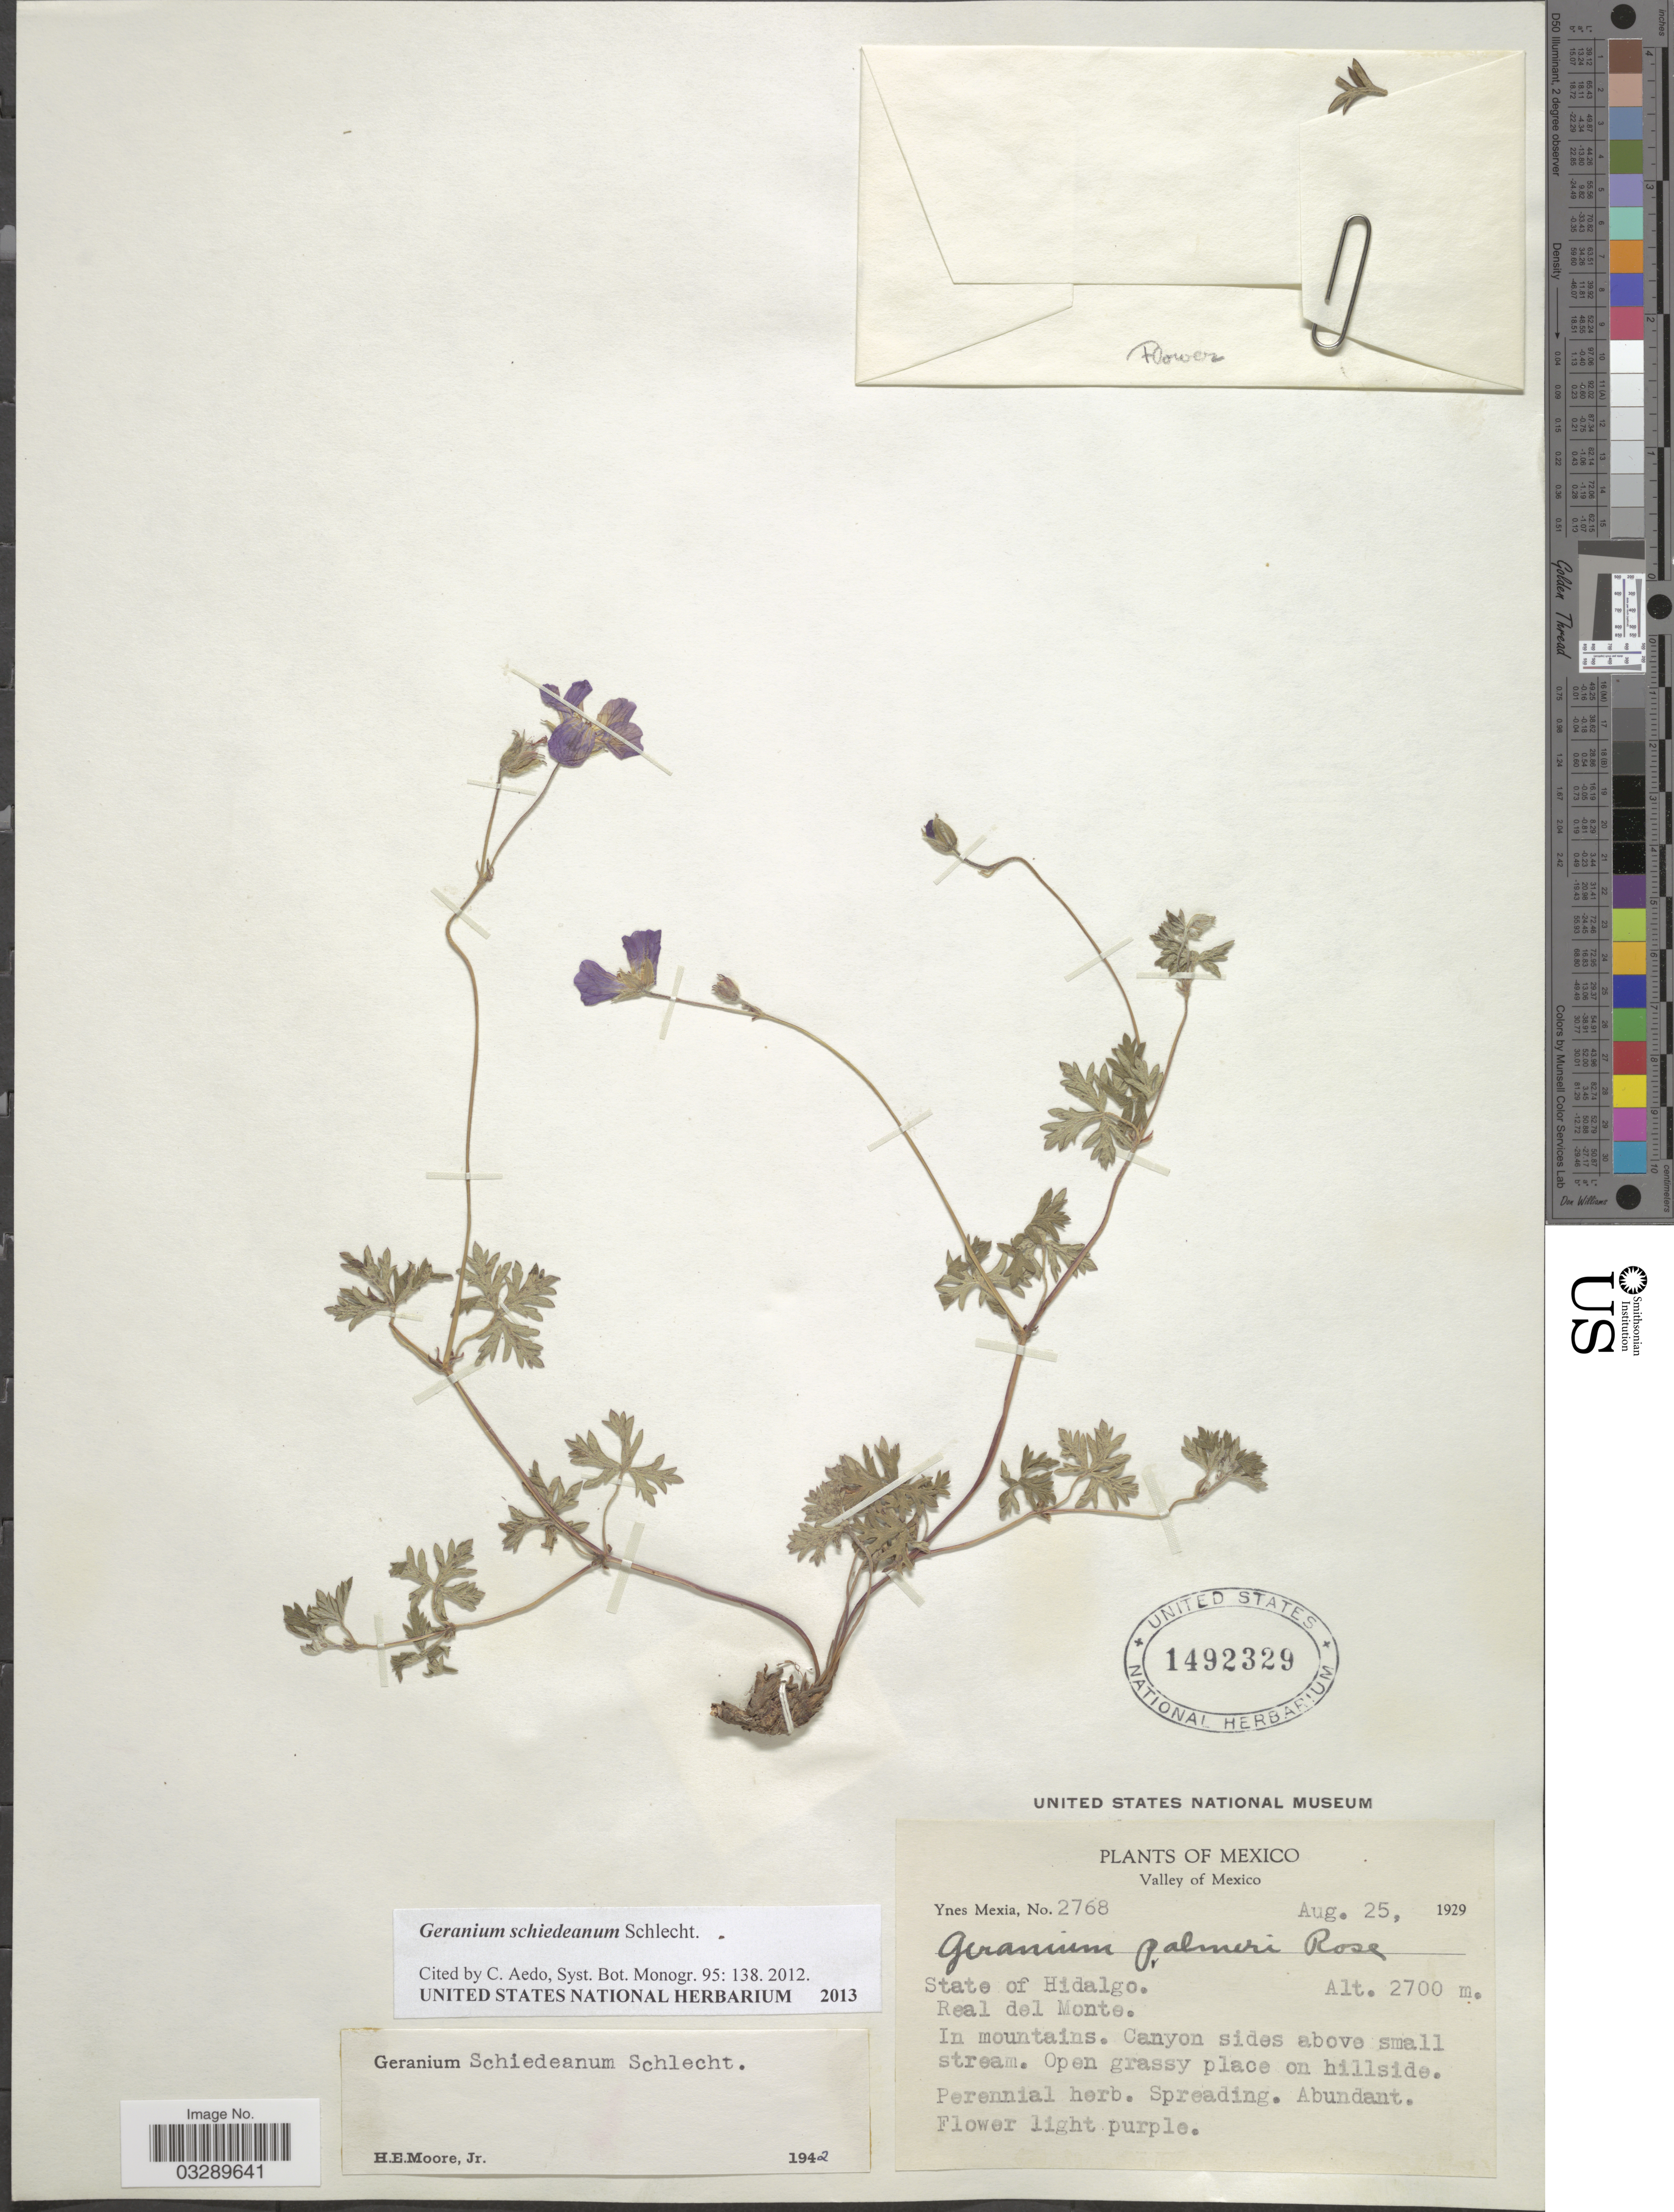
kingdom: Plantae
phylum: Tracheophyta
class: Magnoliopsida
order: Geraniales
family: Geraniaceae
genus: Geranium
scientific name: Geranium schiedeanum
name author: Schltdl.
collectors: Y. Mexia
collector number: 2768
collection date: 1929-08-25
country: Mexico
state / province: Hidalgo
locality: Valley of Mexico, Real del Monte.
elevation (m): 2700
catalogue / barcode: US 1492329